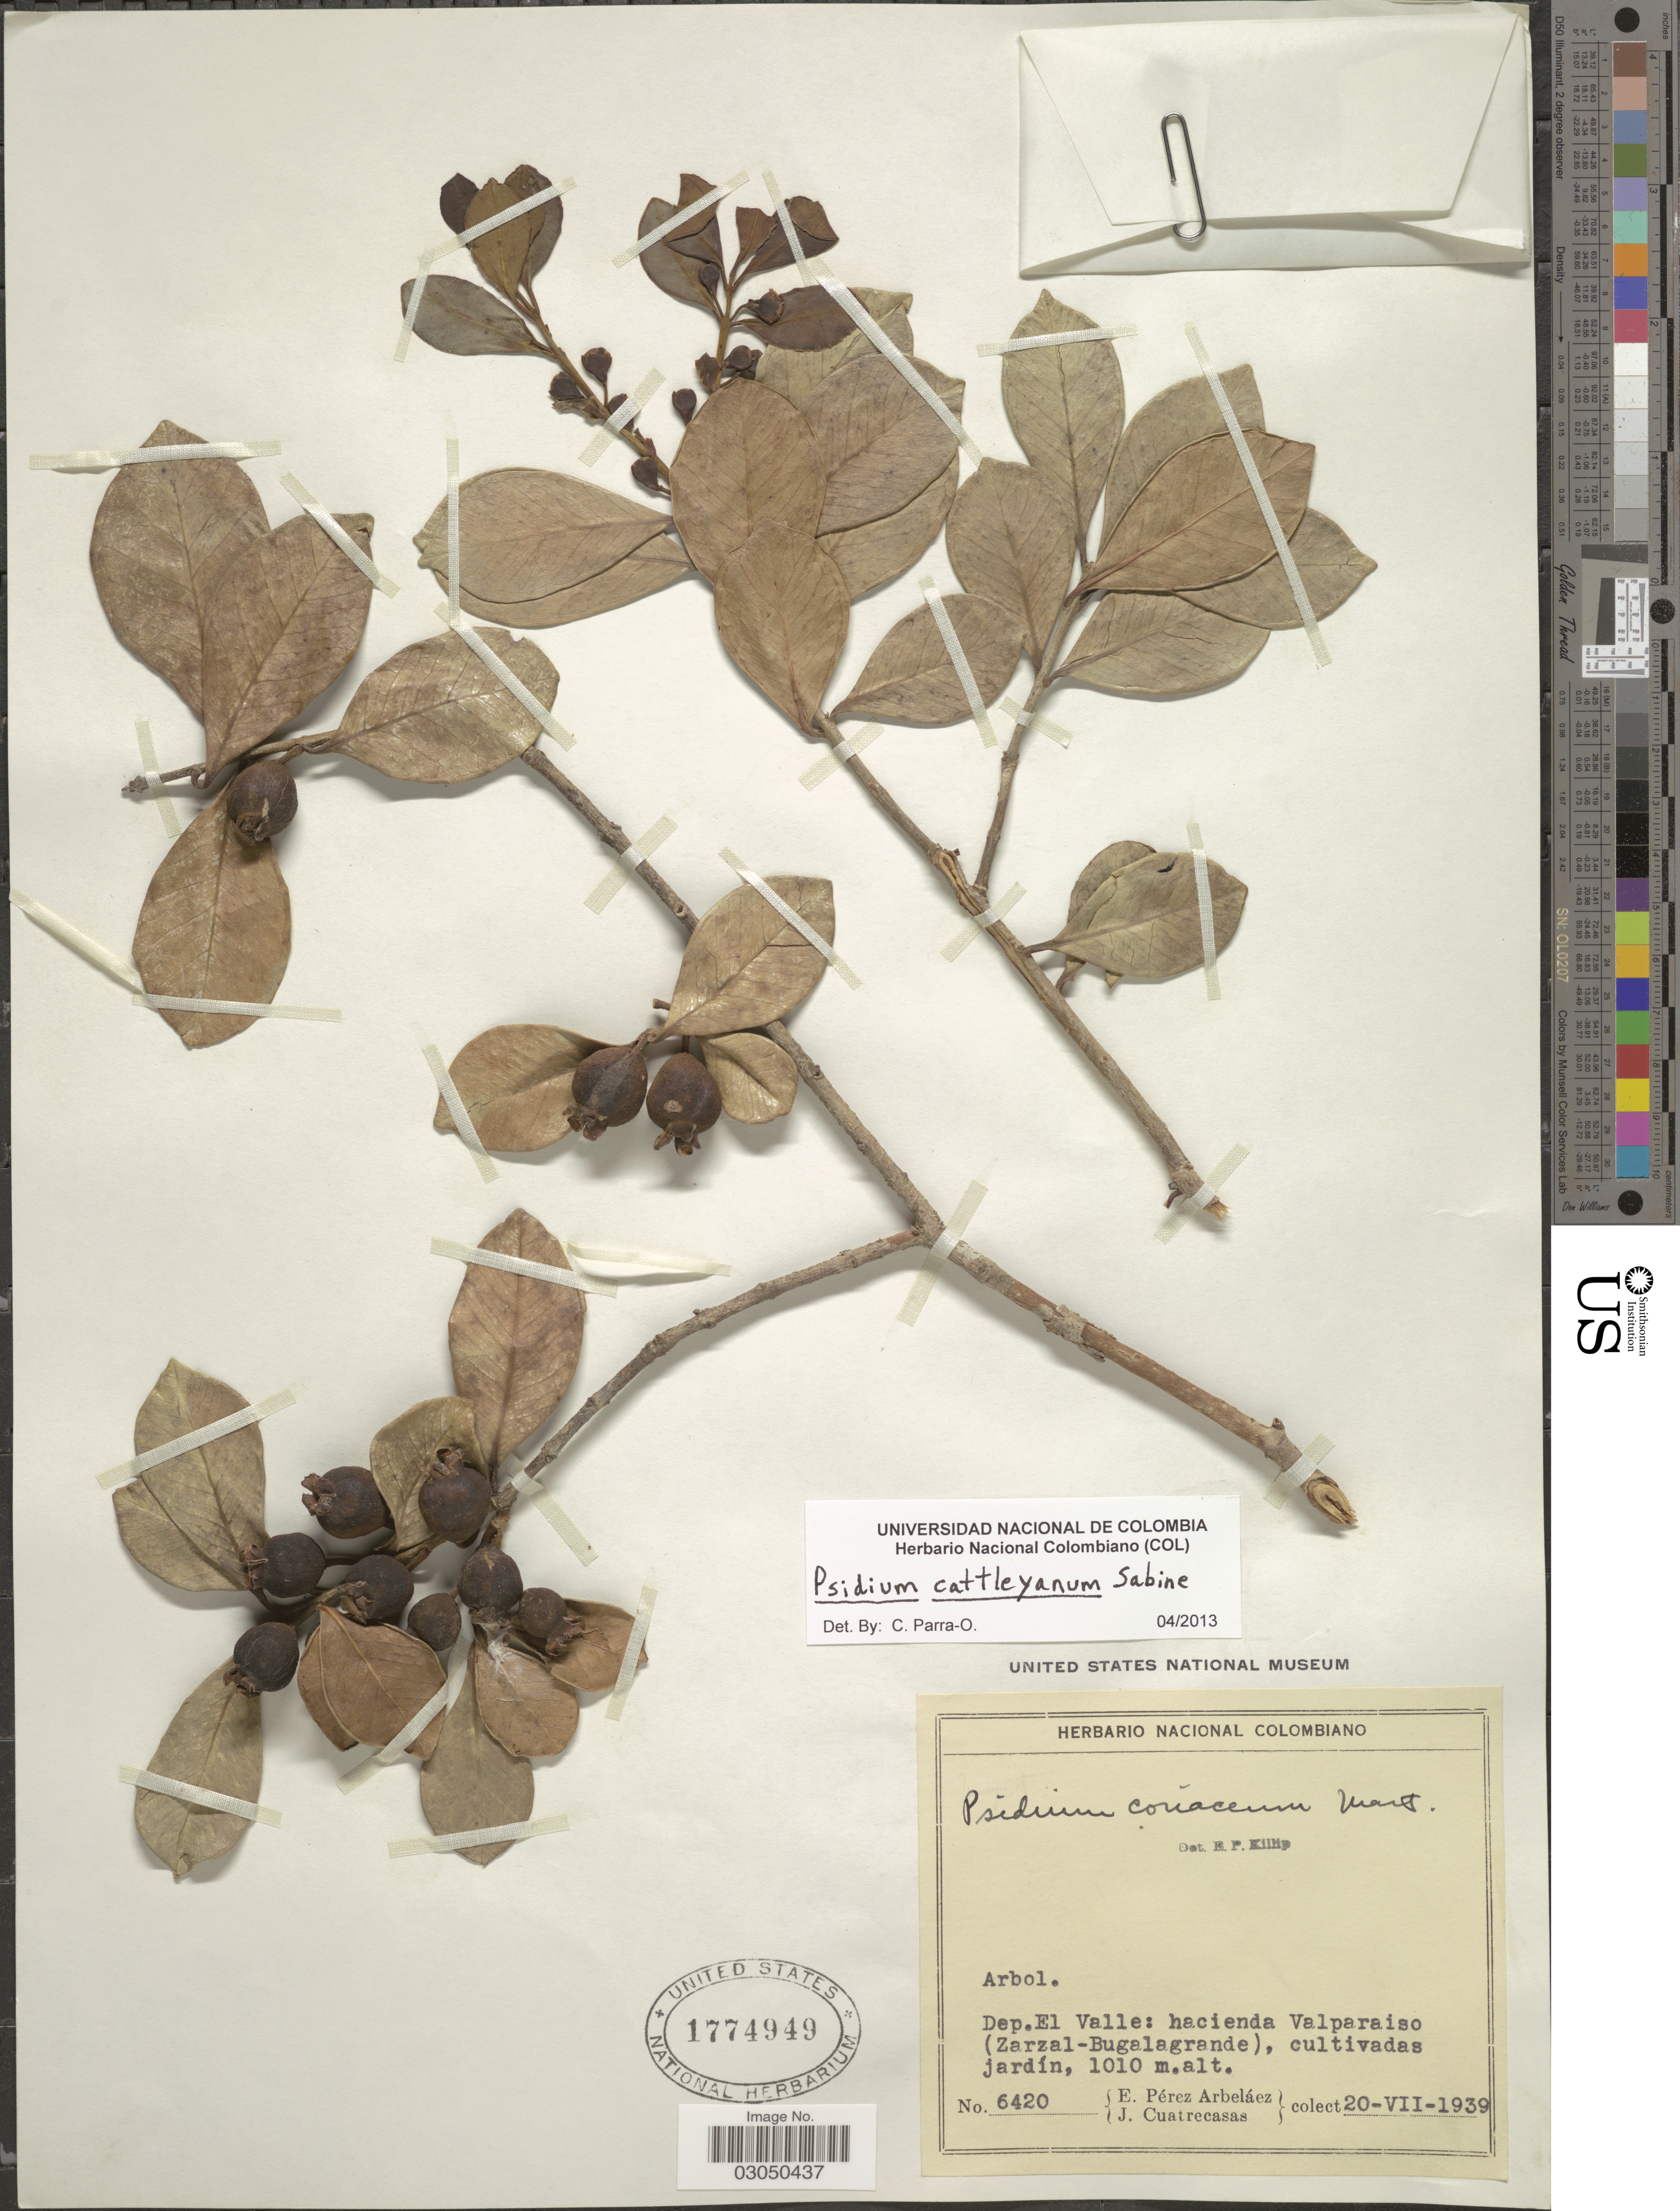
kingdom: Plantae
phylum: Tracheophyta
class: Magnoliopsida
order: Myrtales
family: Myrtaceae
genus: Psidium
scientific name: Psidium cattleyanum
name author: Sabine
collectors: E. Pérez Arbeláez & J. Cuatrecasas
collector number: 6420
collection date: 1939-07-20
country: Colombia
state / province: Valle del Cauca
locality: hacienda Valparaiso (Zarzal-Bugalagrande).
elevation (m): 1010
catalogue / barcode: US 1774949